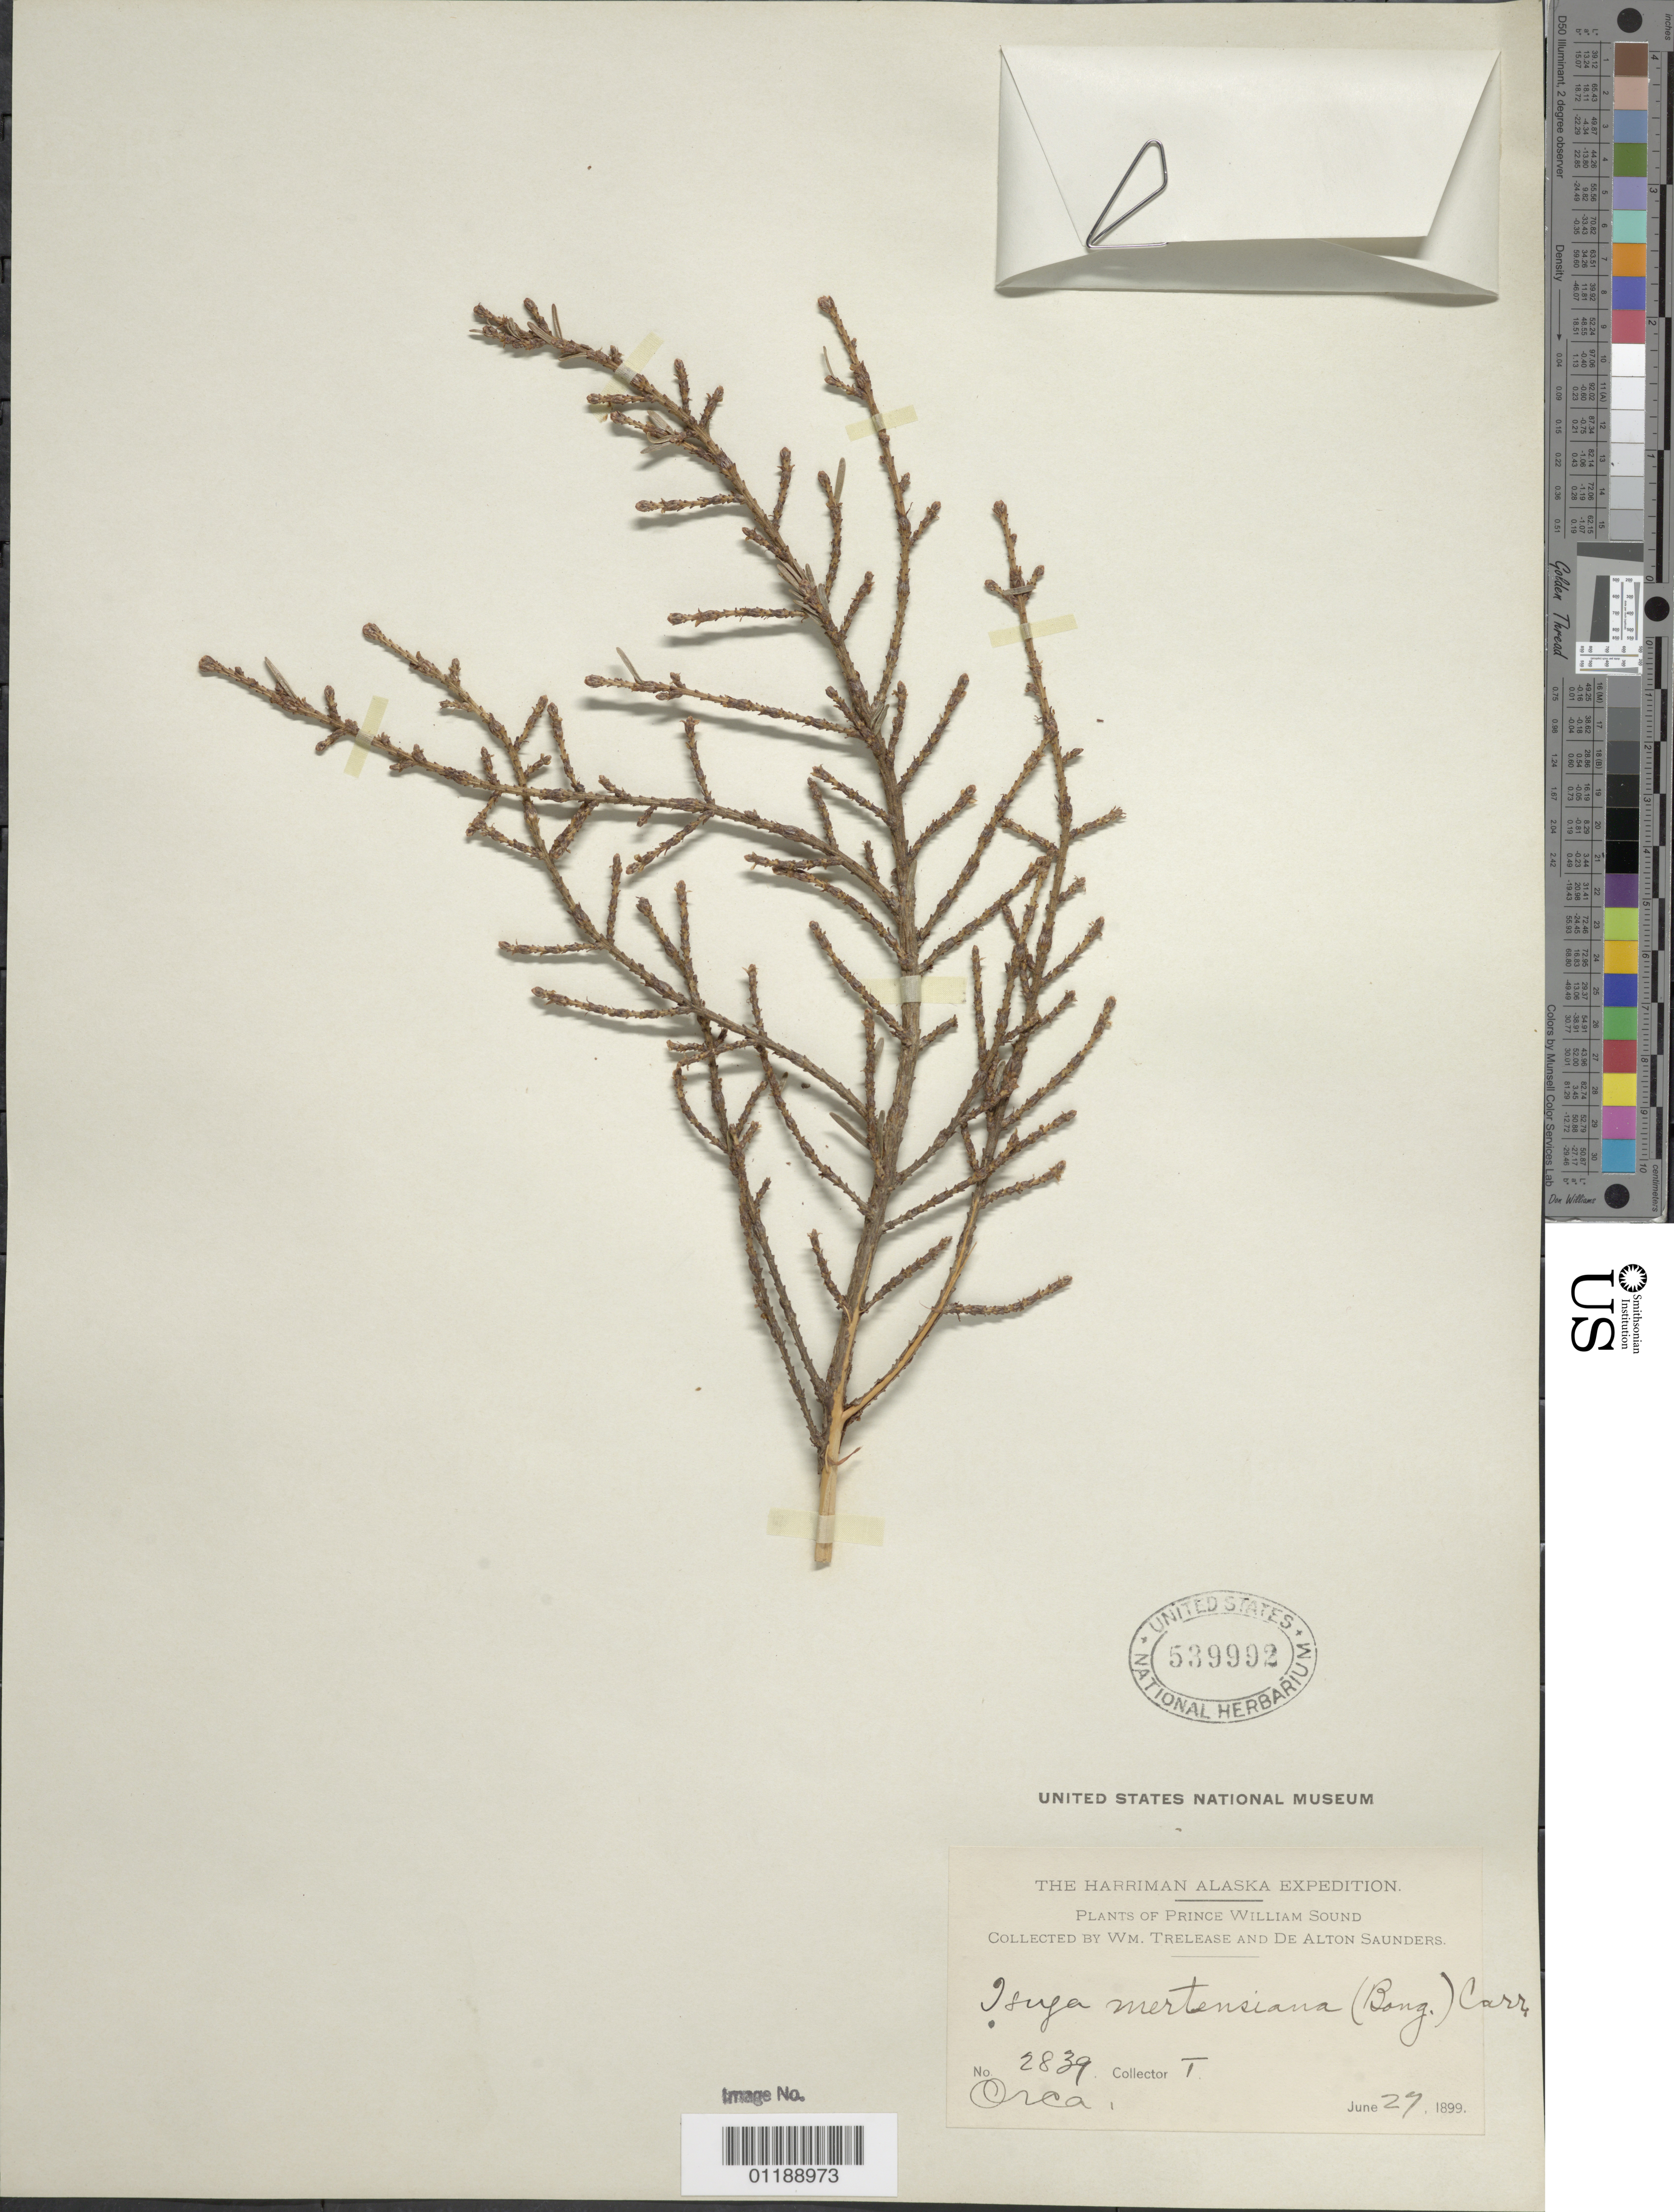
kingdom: Plantae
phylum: Tracheophyta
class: Pinopsida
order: Pinales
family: Pinaceae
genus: Tsuga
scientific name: Tsuga mertensiana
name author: (Bong.) Carrière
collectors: W. Trelease & D. Saunders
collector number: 2839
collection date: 1899-06-27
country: United States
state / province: Alaska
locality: Orca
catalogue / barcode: US 539992